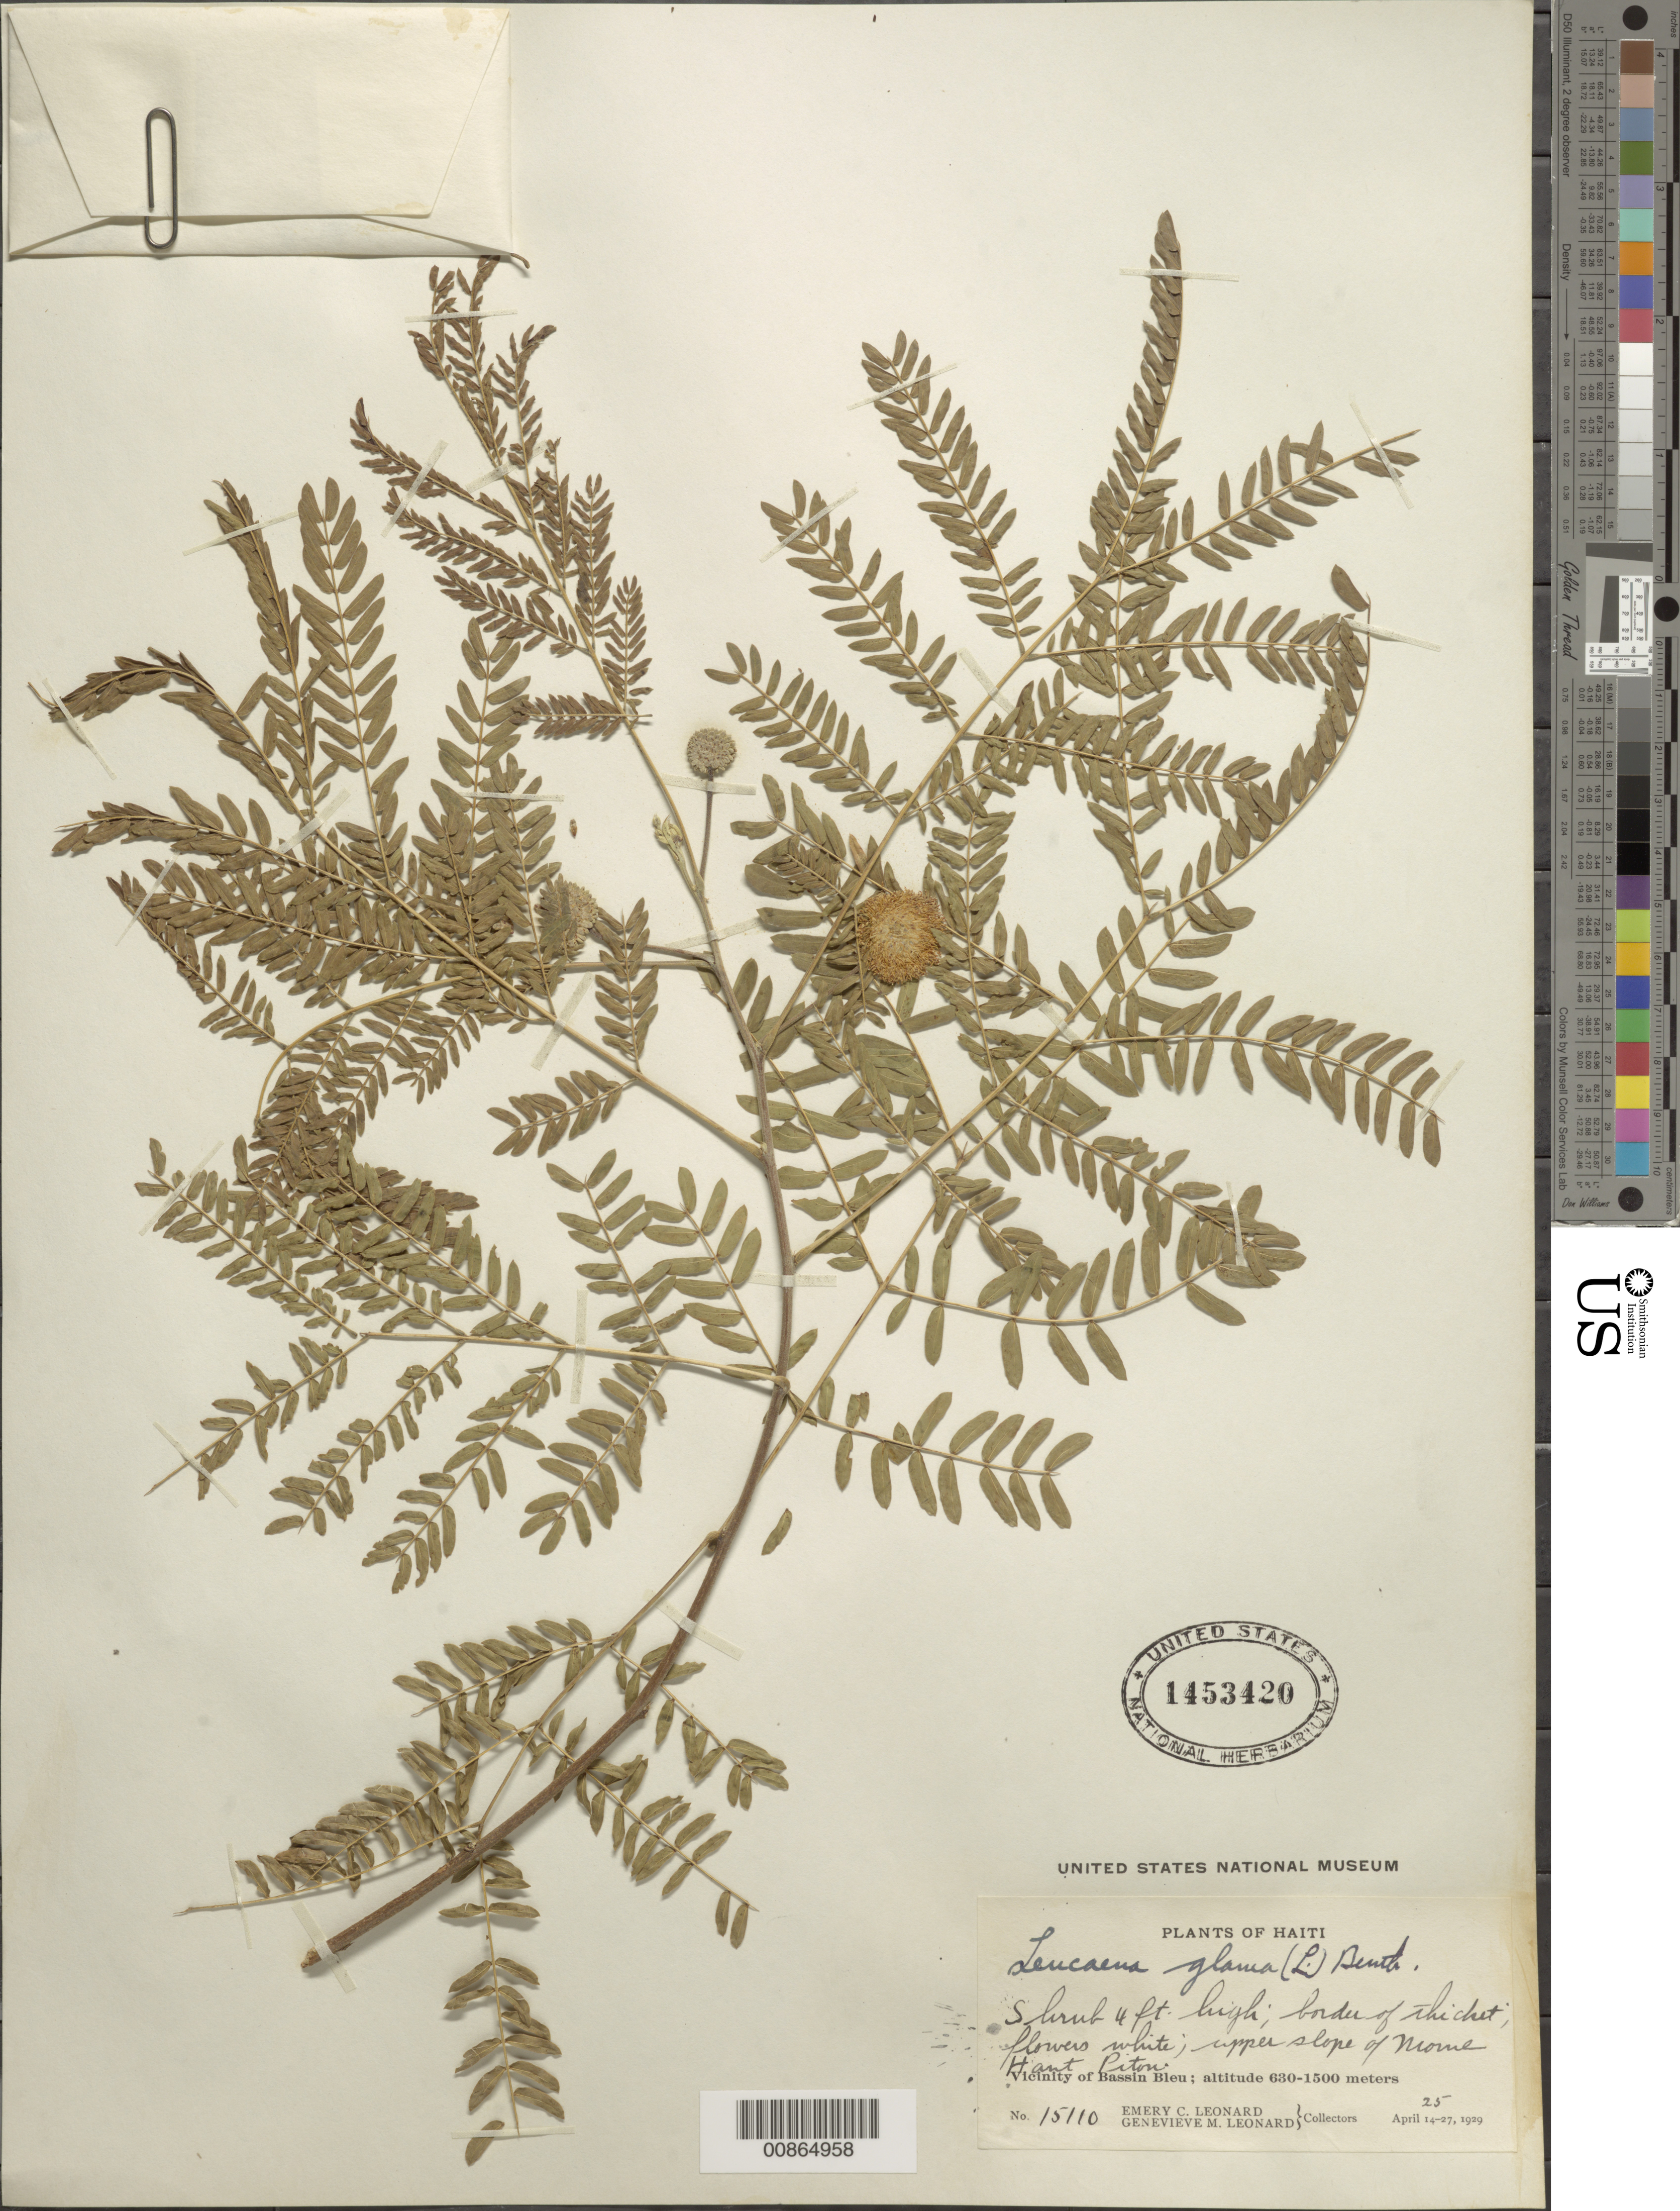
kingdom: Plantae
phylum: Tracheophyta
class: Magnoliopsida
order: Fabales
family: Fabaceae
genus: Leucaena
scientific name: Leucaena leucocephala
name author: (Lam.) de Wit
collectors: E. C. Leonard & G. M. Leonard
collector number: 15110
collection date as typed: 25 Apr 1929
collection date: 1929-04-25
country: Haiti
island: Hispaniola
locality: Vicinity of Bassin Bleu. Upper slope of Morne Haut Piton.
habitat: Border of thicket.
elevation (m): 630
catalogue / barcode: US 1453420